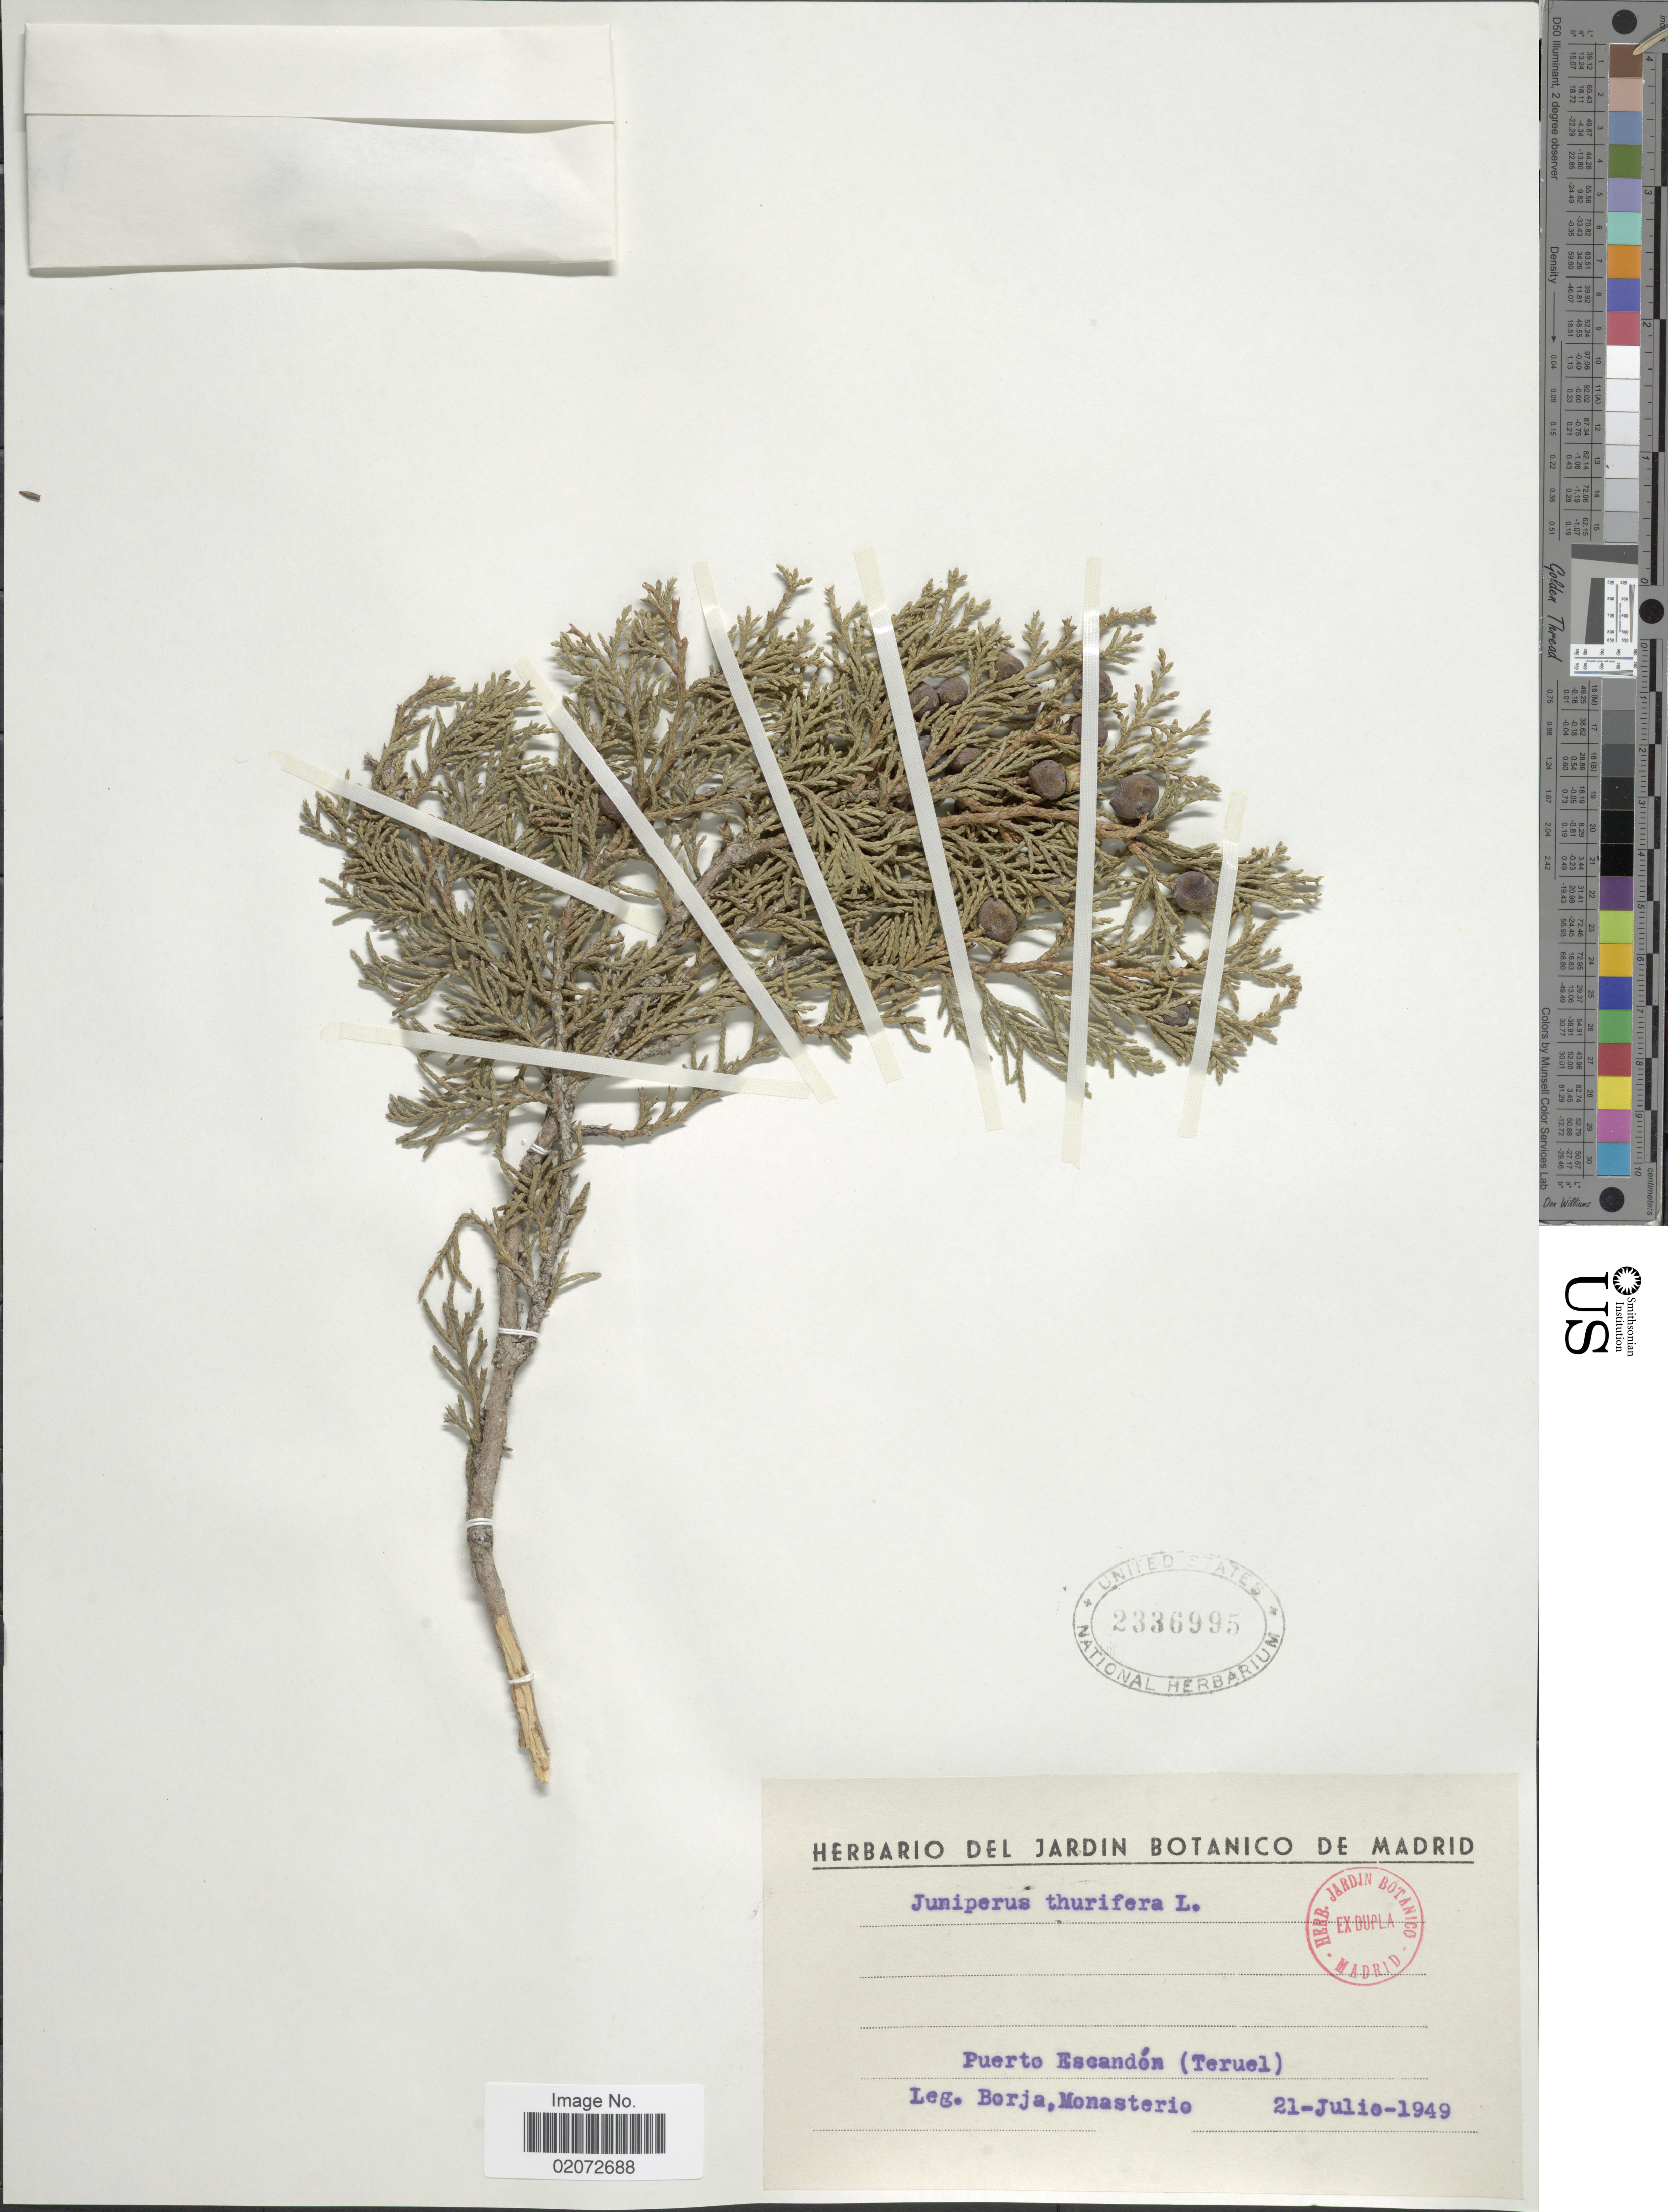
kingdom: Plantae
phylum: Tracheophyta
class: Pinopsida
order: Pinales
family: Cupressaceae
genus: Juniperus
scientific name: Juniperus thurifera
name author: L.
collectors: -. Borja & Monasterio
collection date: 1949-07-21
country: Spain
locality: Puerto Escandon (Teruel)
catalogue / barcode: US 2336995